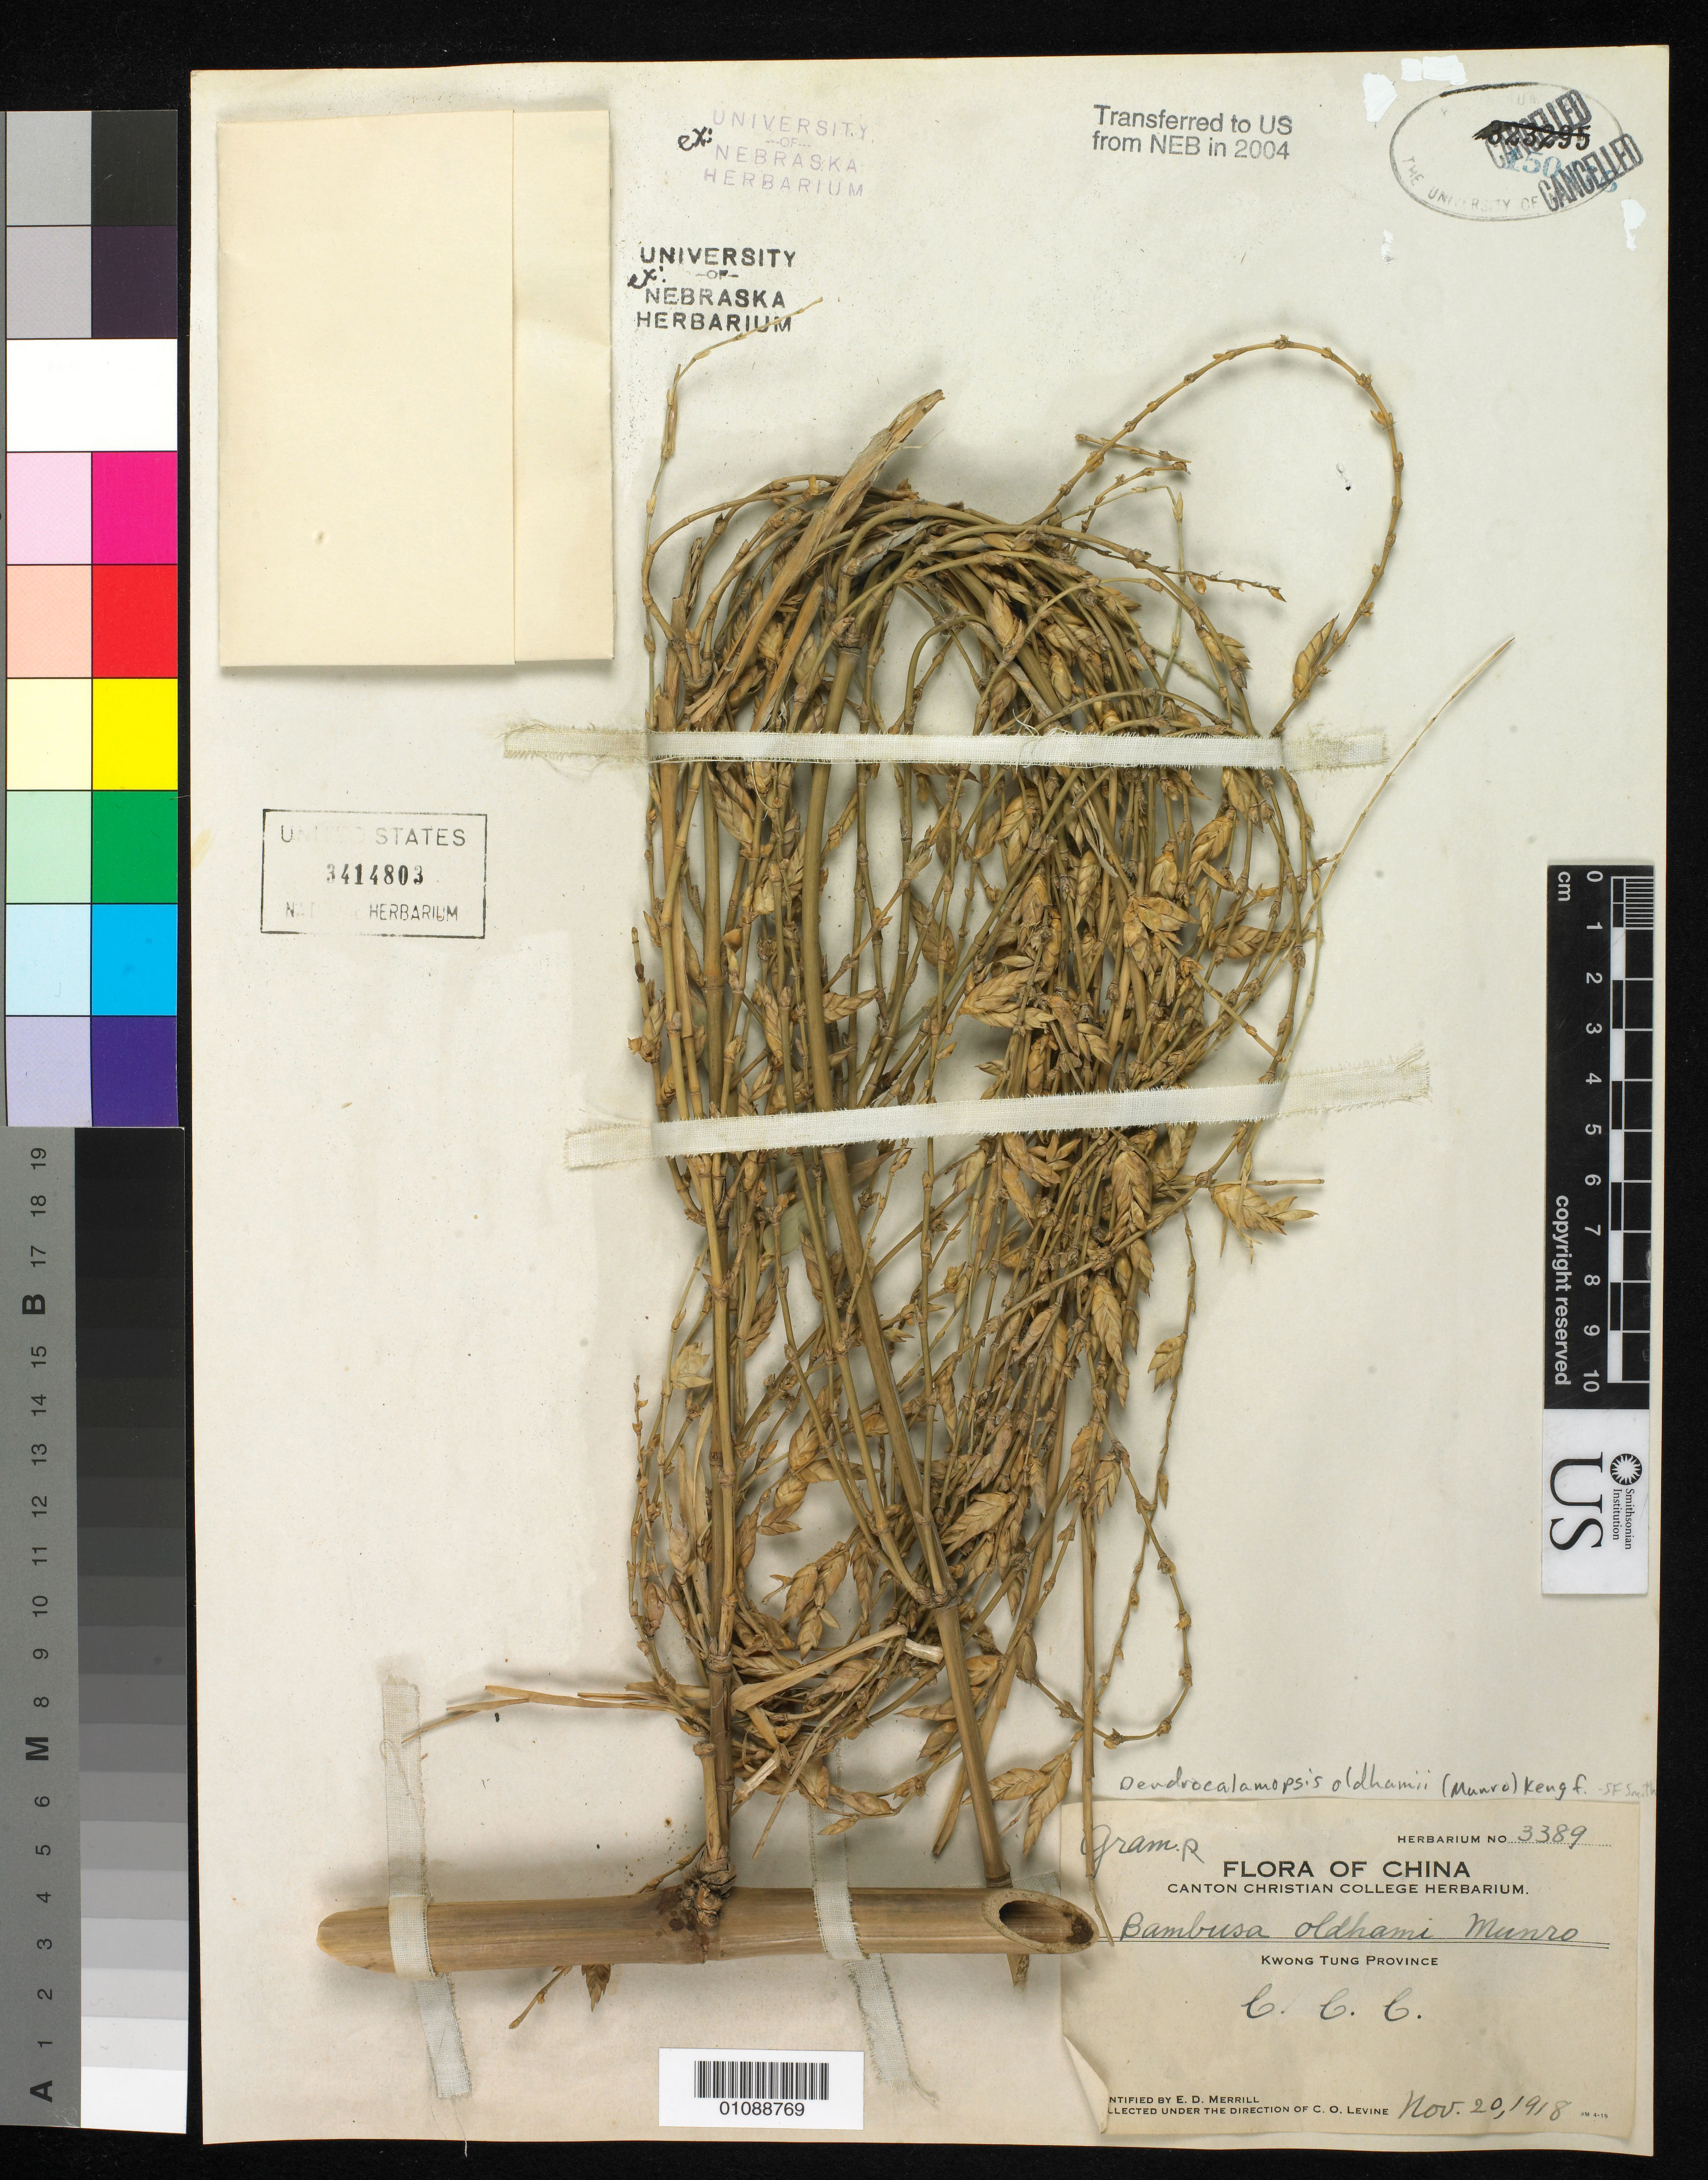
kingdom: Plantae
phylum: Tracheophyta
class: Liliopsida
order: Poales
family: Poaceae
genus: Bambusa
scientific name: Bambusa oldhamii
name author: Munro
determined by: Smith, Stephen F., (US), NMNH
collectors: C. O. Levine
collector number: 3389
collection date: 1918-11-20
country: China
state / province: Guangdong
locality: C/C.C.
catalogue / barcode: US 3414803